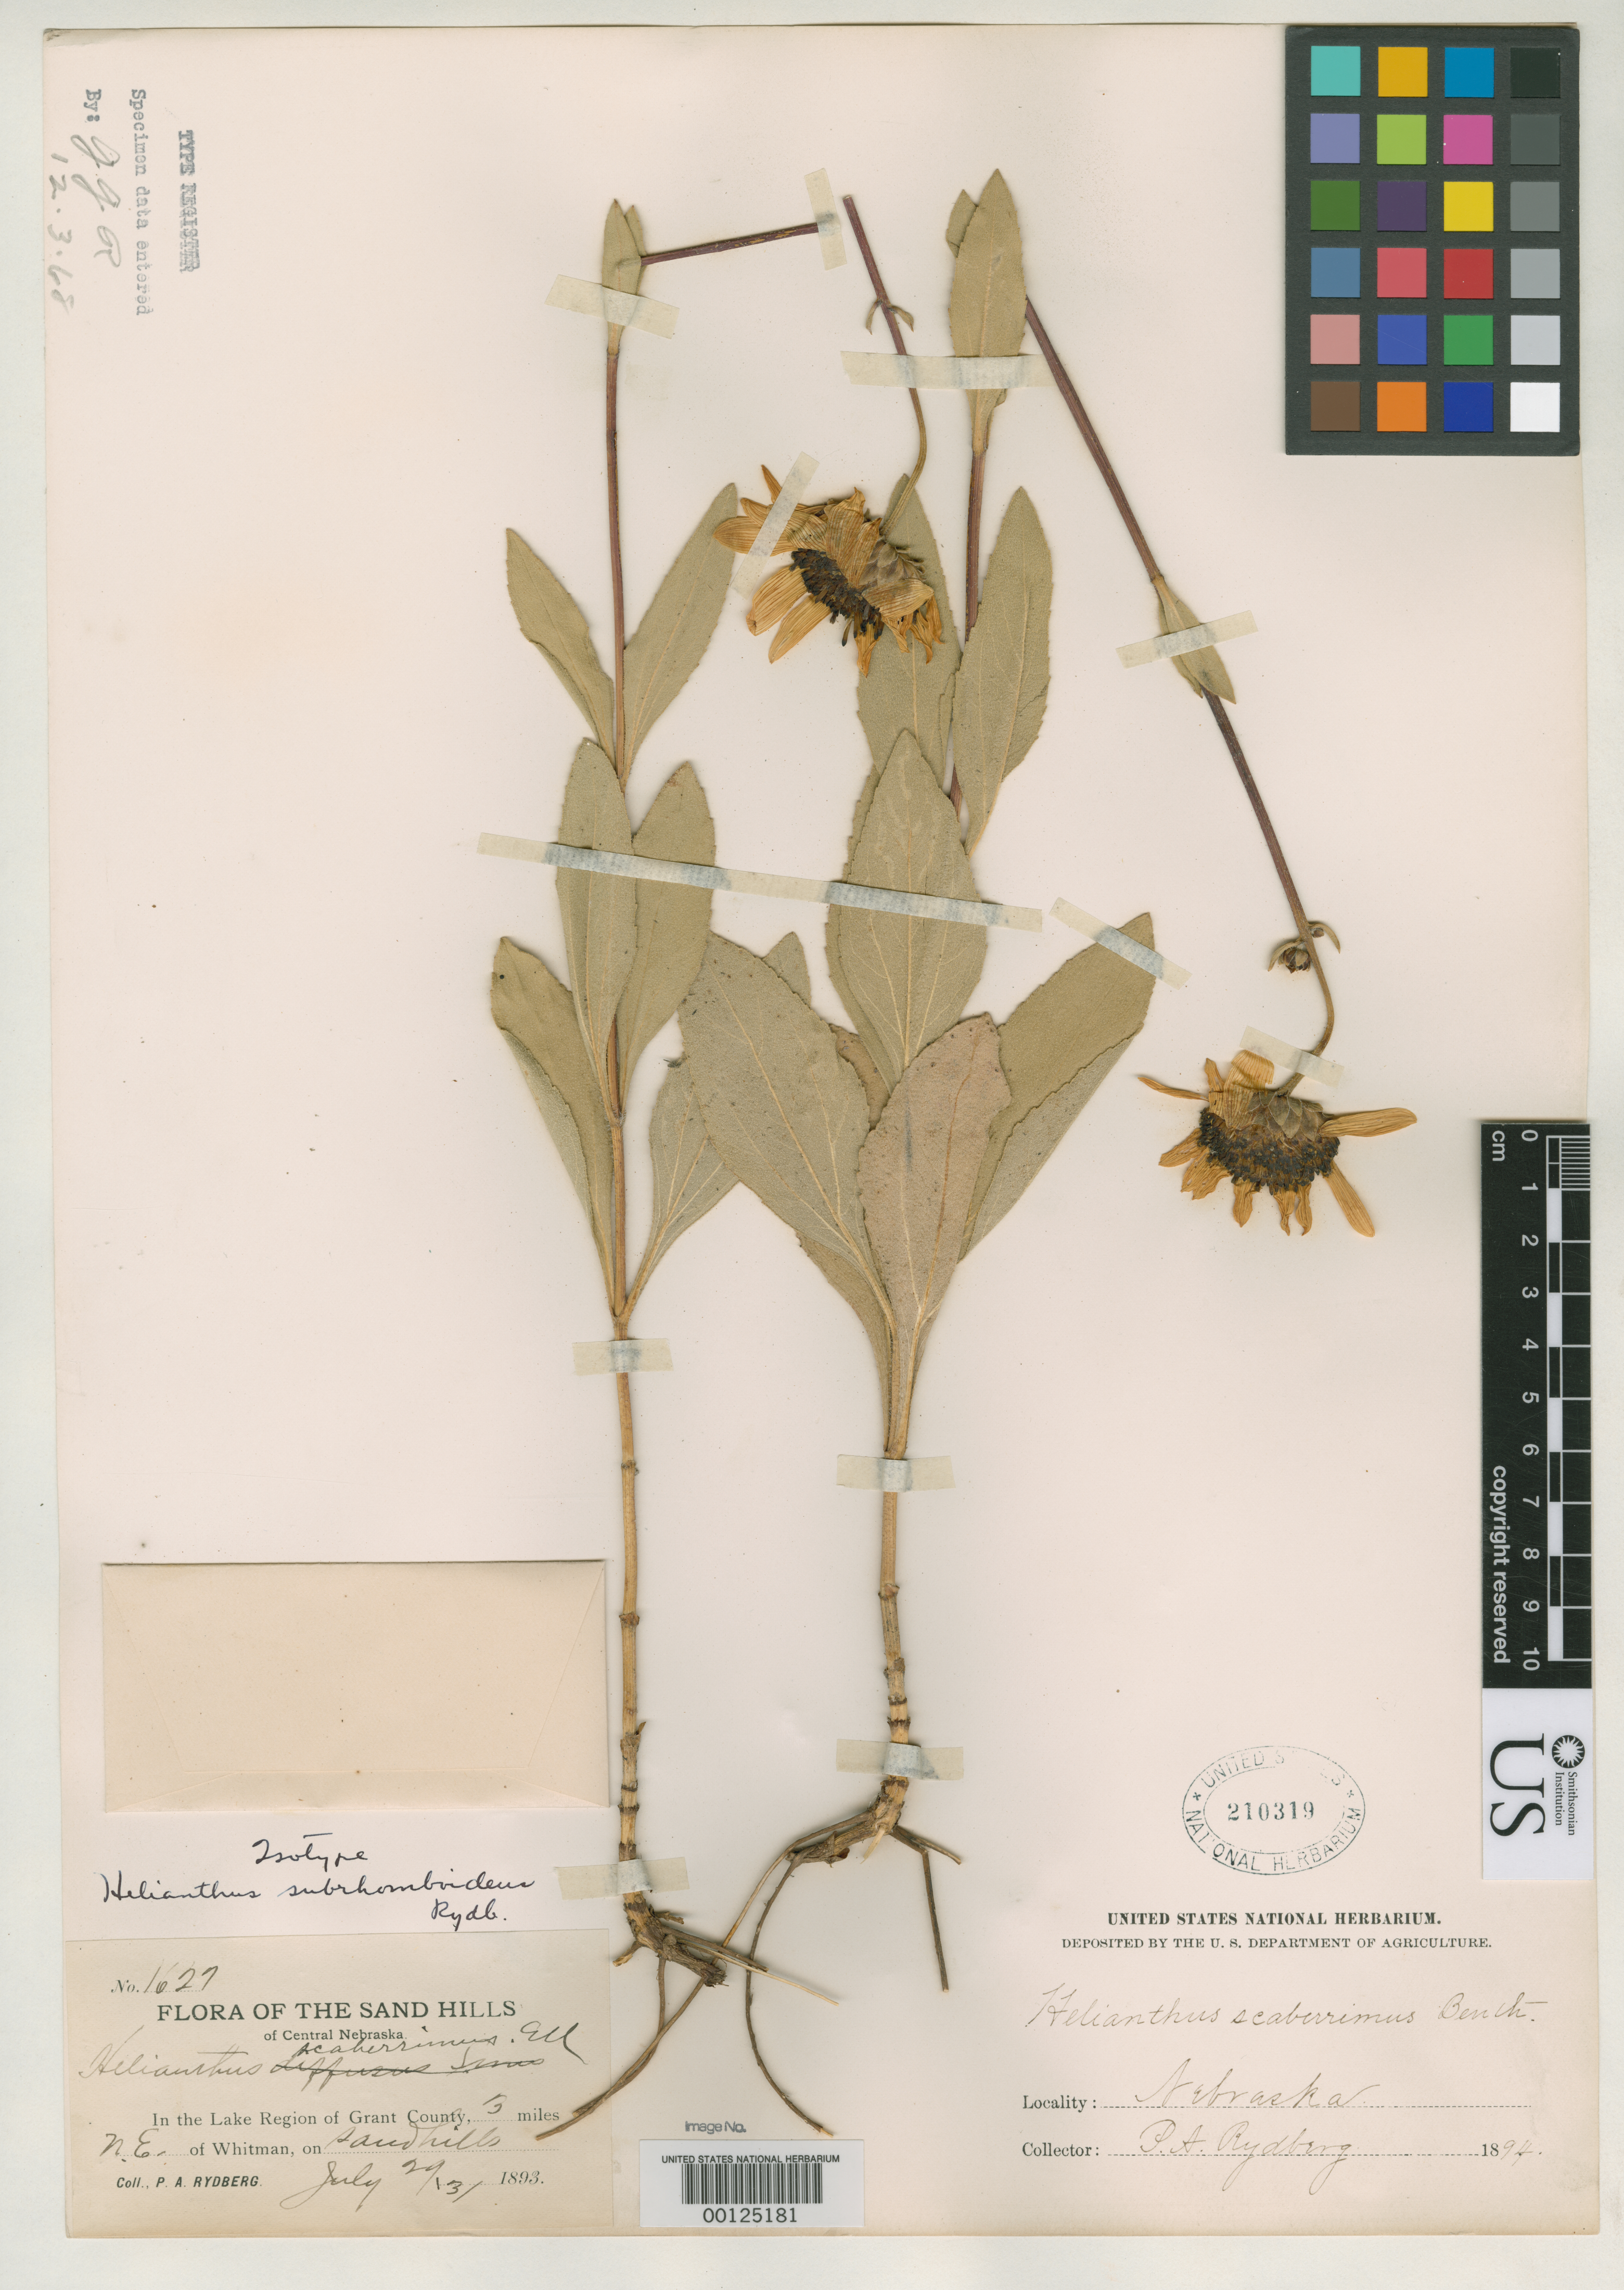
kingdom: Plantae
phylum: Tracheophyta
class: Magnoliopsida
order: Asterales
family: Asteraceae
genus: Helianthus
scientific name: Helianthus subrhomboideus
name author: Rydb.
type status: Isotype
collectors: P. A. Rydberg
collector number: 1627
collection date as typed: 29 Jul 1893 to 31 Jul 1893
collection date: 1893-07-29/1893-07-31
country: United States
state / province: Nebraska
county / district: Grant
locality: Whitman.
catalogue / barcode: US 210319